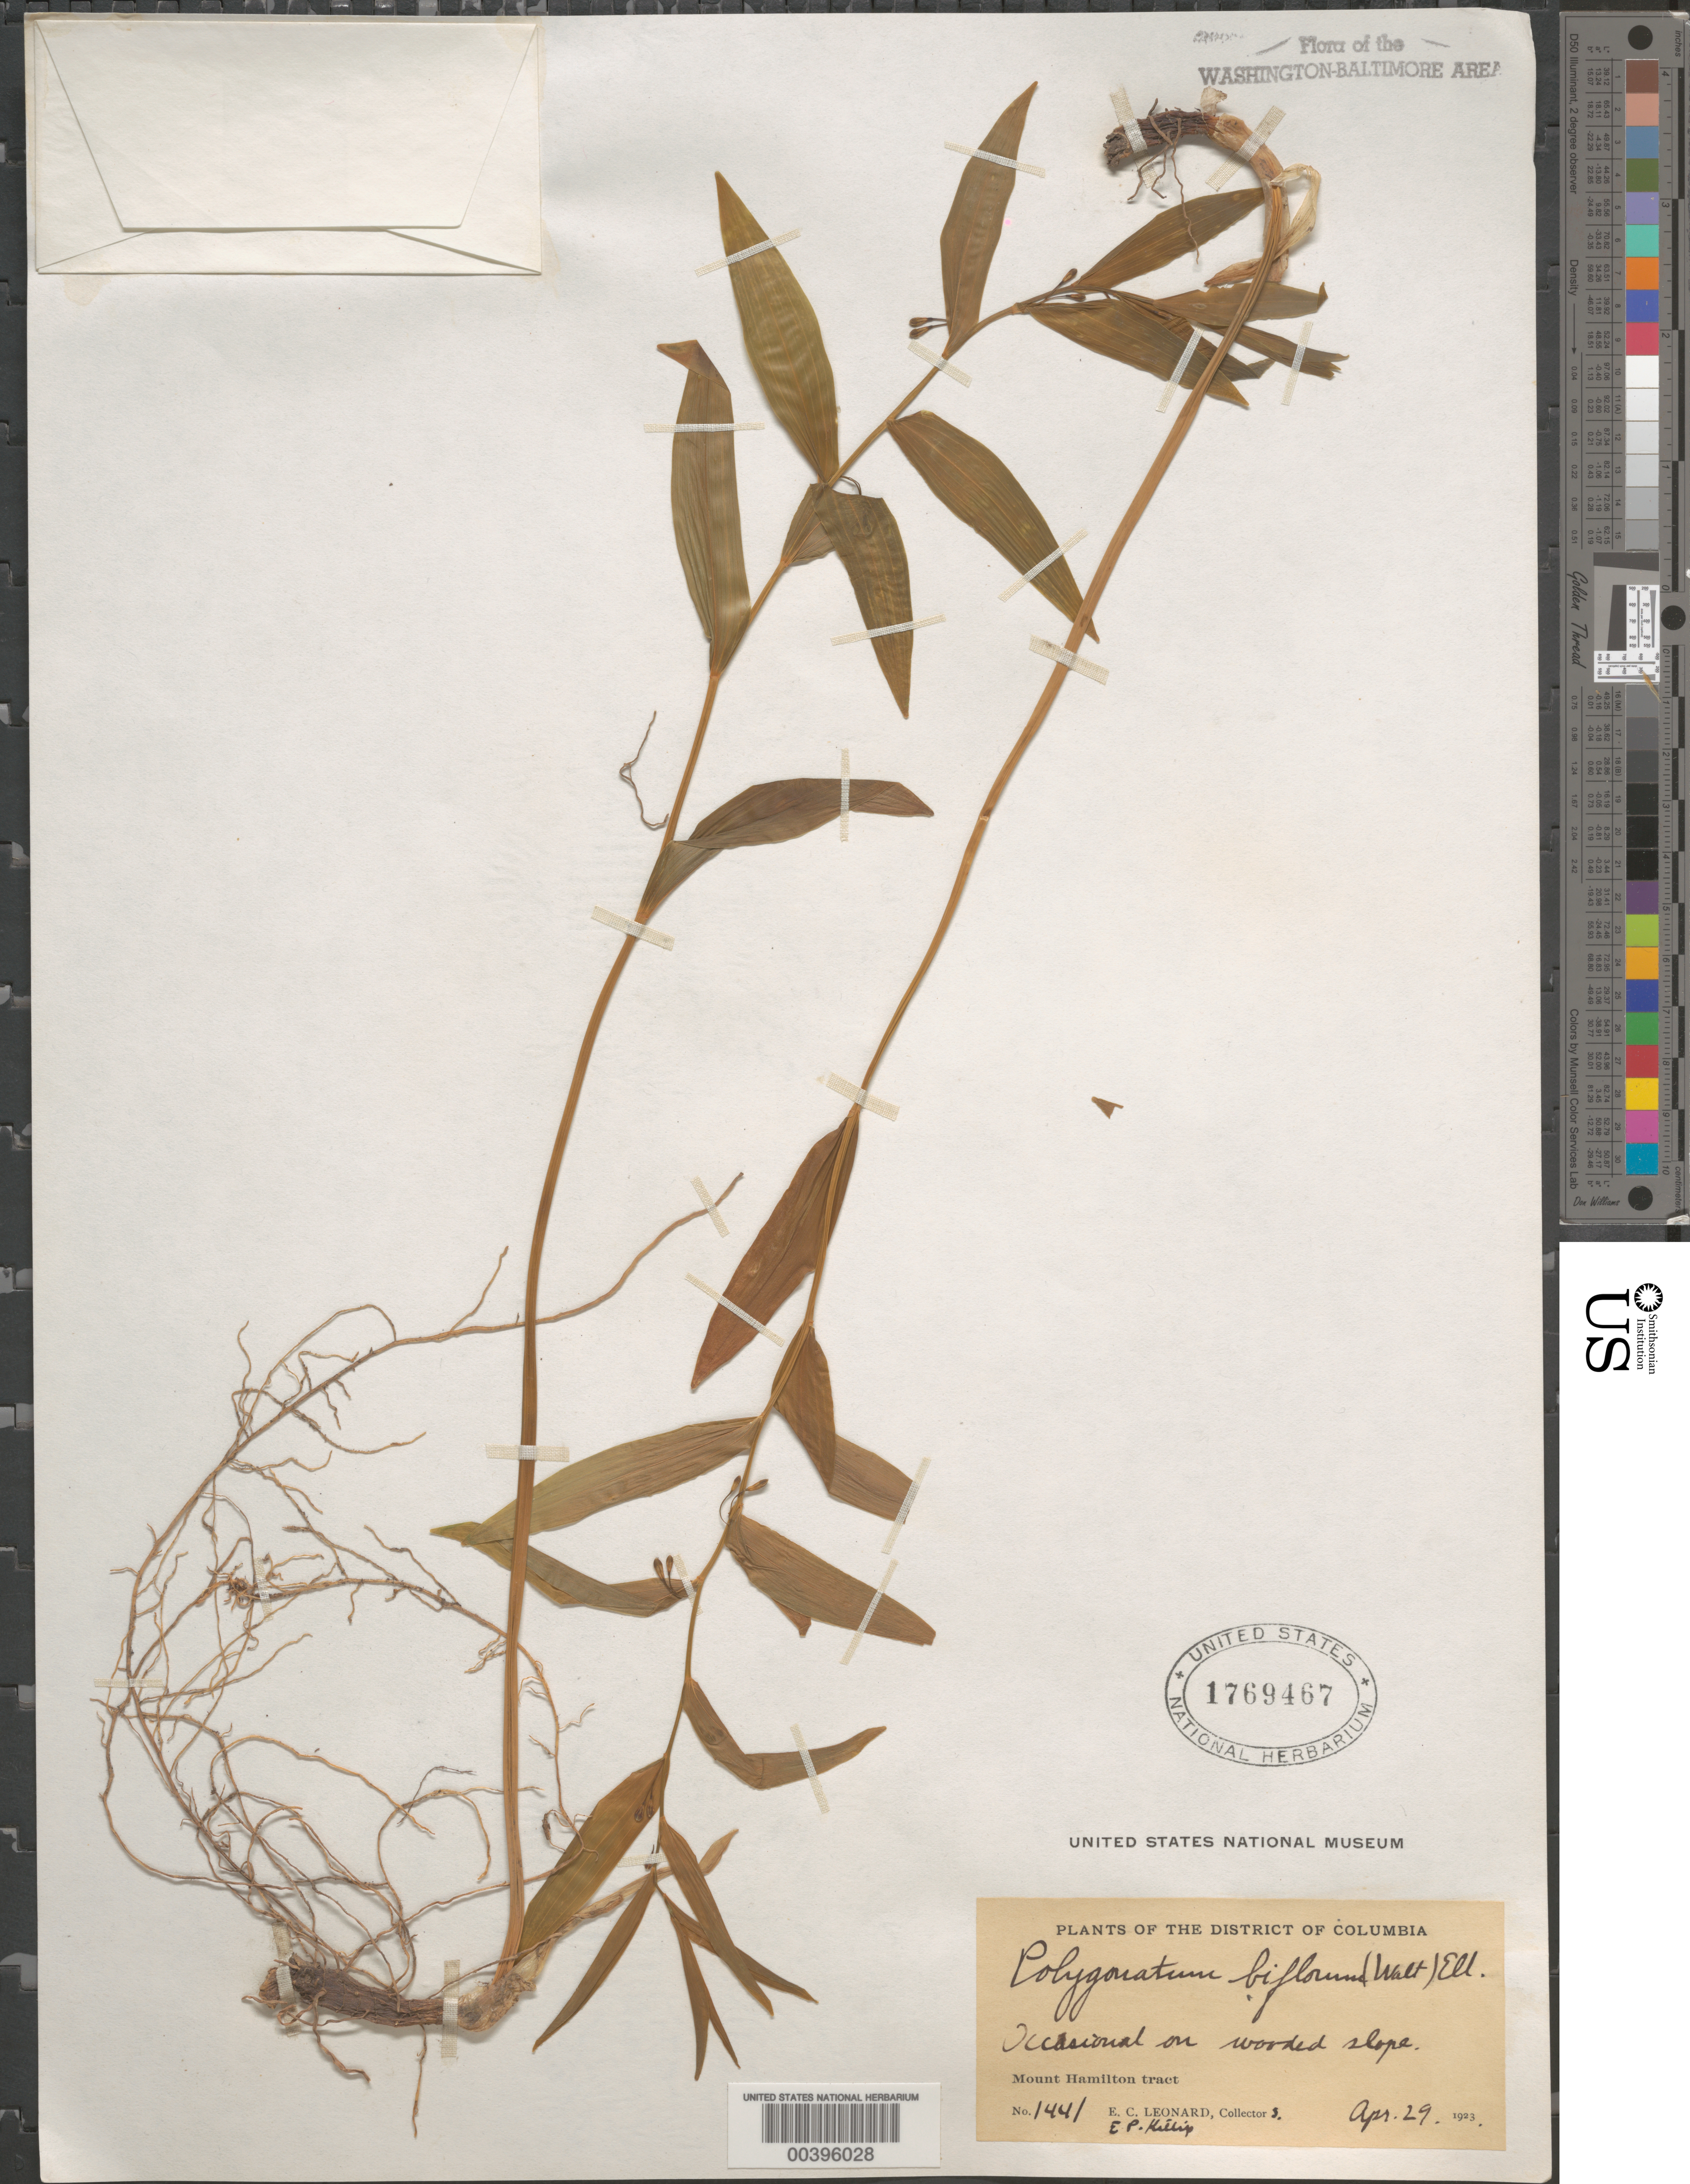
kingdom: Plantae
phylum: Tracheophyta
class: Liliopsida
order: Asparagales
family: Asparagaceae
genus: Polygonatum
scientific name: Polygonatum biflorum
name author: (Walter) Elliott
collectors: E. C. Leonard & E. P. Killip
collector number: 1441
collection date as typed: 29 Apr 1923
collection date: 1923-04-29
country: United States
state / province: District of Columbia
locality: Mount Hamilton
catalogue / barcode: US 1769467